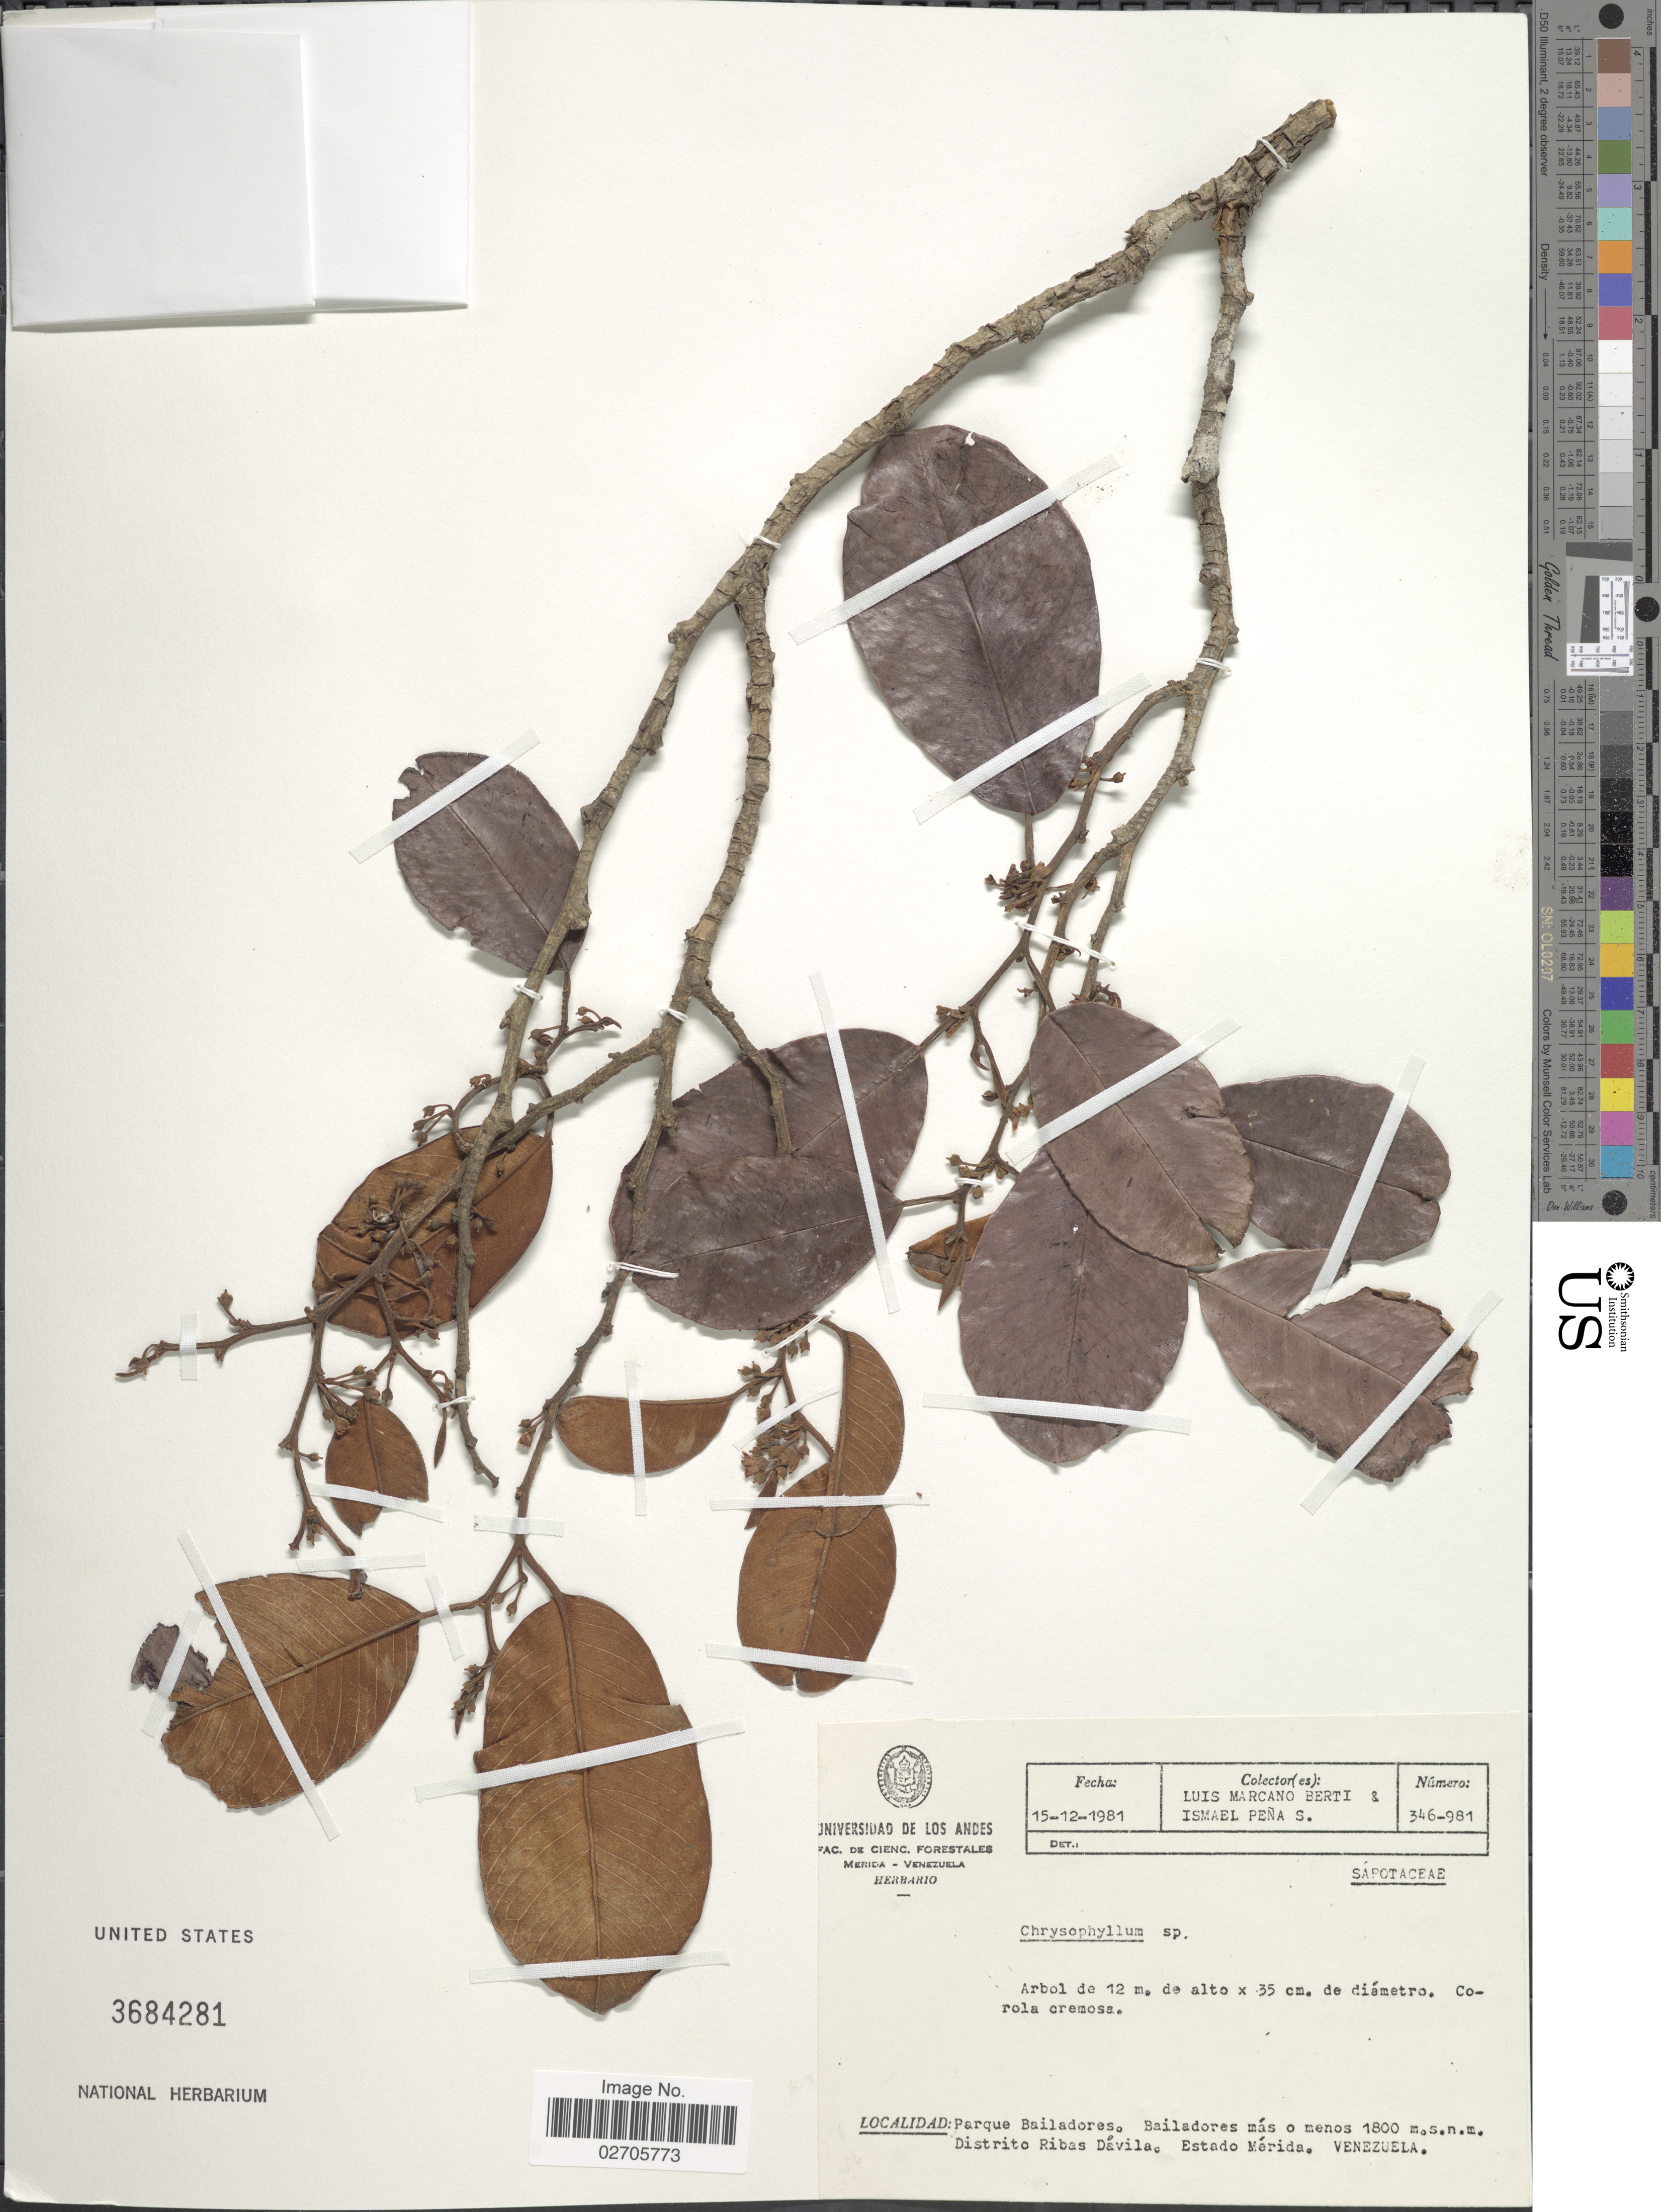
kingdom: Plantae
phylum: Tracheophyta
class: Magnoliopsida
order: Ericales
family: Sapotaceae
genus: Chrysophyllum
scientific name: Chrysophyllum sp.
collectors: L. Marcano-Berti & I. Peña S.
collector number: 346-981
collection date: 1981-12-15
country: Venezuela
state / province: Mérida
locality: Parque Bailadores. Bailadores, Distrito Ribas Dávila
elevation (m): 1800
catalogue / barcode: US 3684281